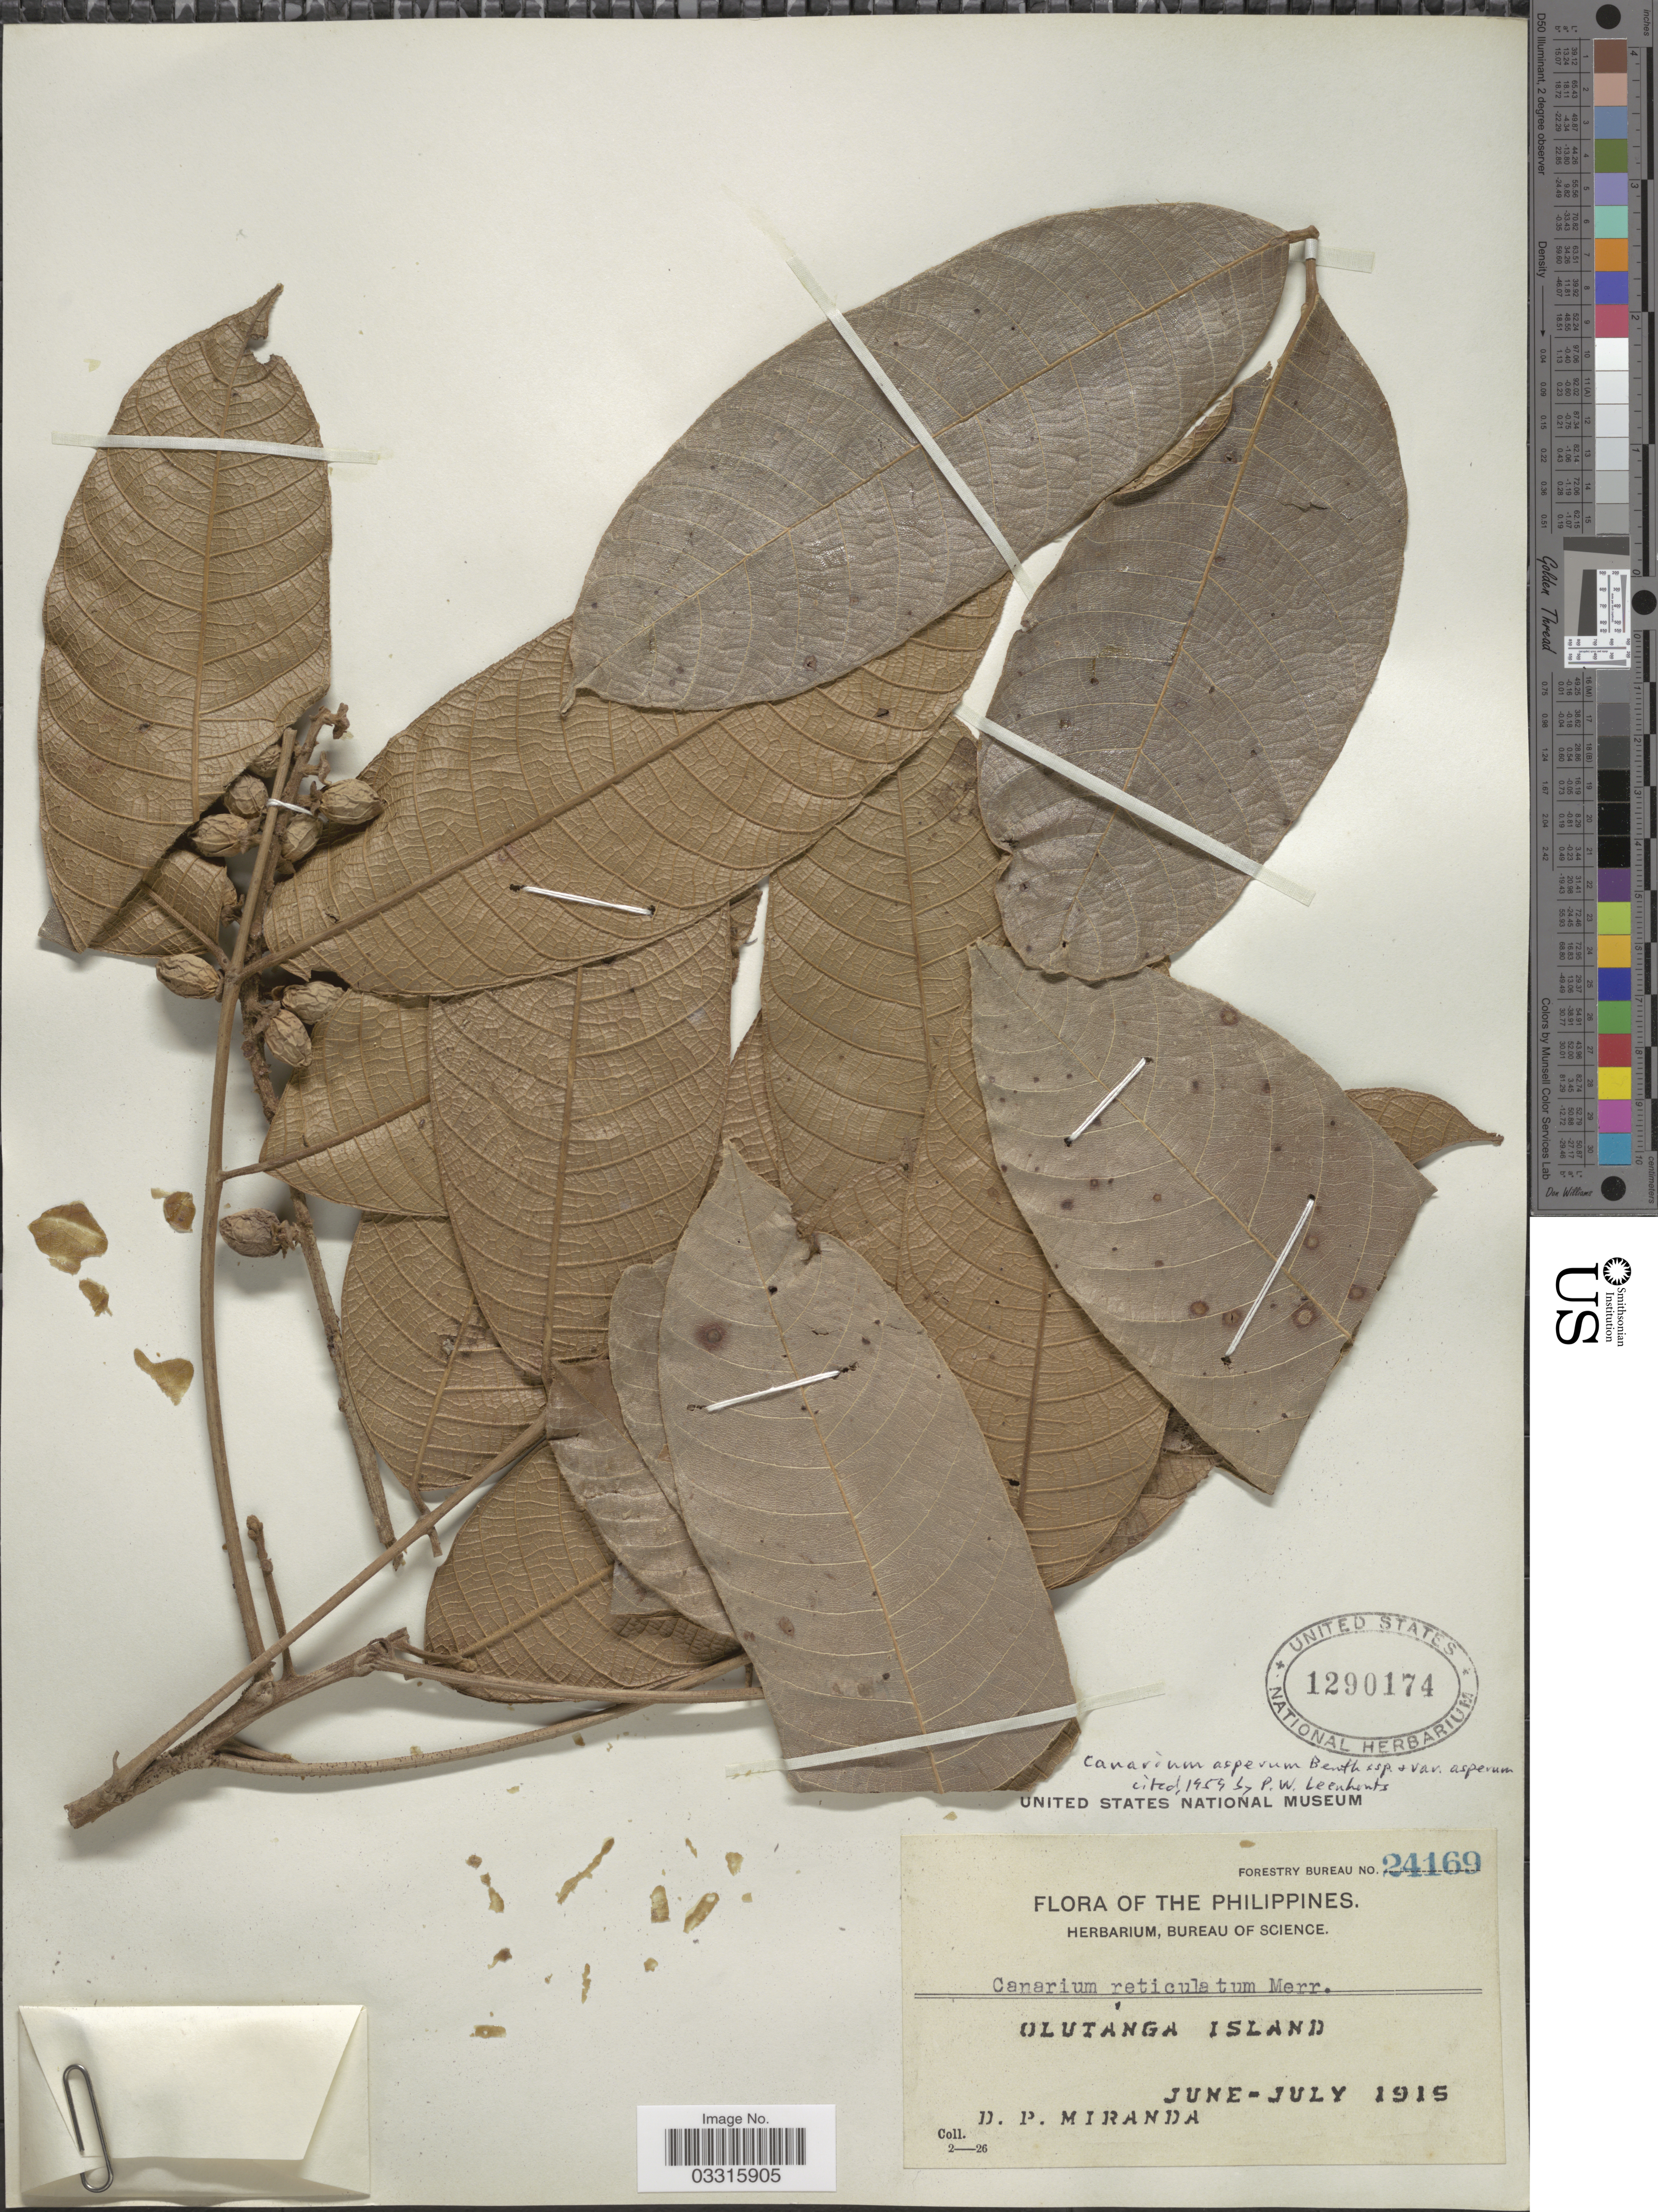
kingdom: Plantae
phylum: Tracheophyta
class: Magnoliopsida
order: Sapindales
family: Burseraceae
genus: Canarium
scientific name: Canarium asperum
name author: Benth.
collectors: D. P. Miranda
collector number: Forestry Bureau 24169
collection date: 1915-06/1915-07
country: Philippines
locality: Olutanga Island.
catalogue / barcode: US 1290174